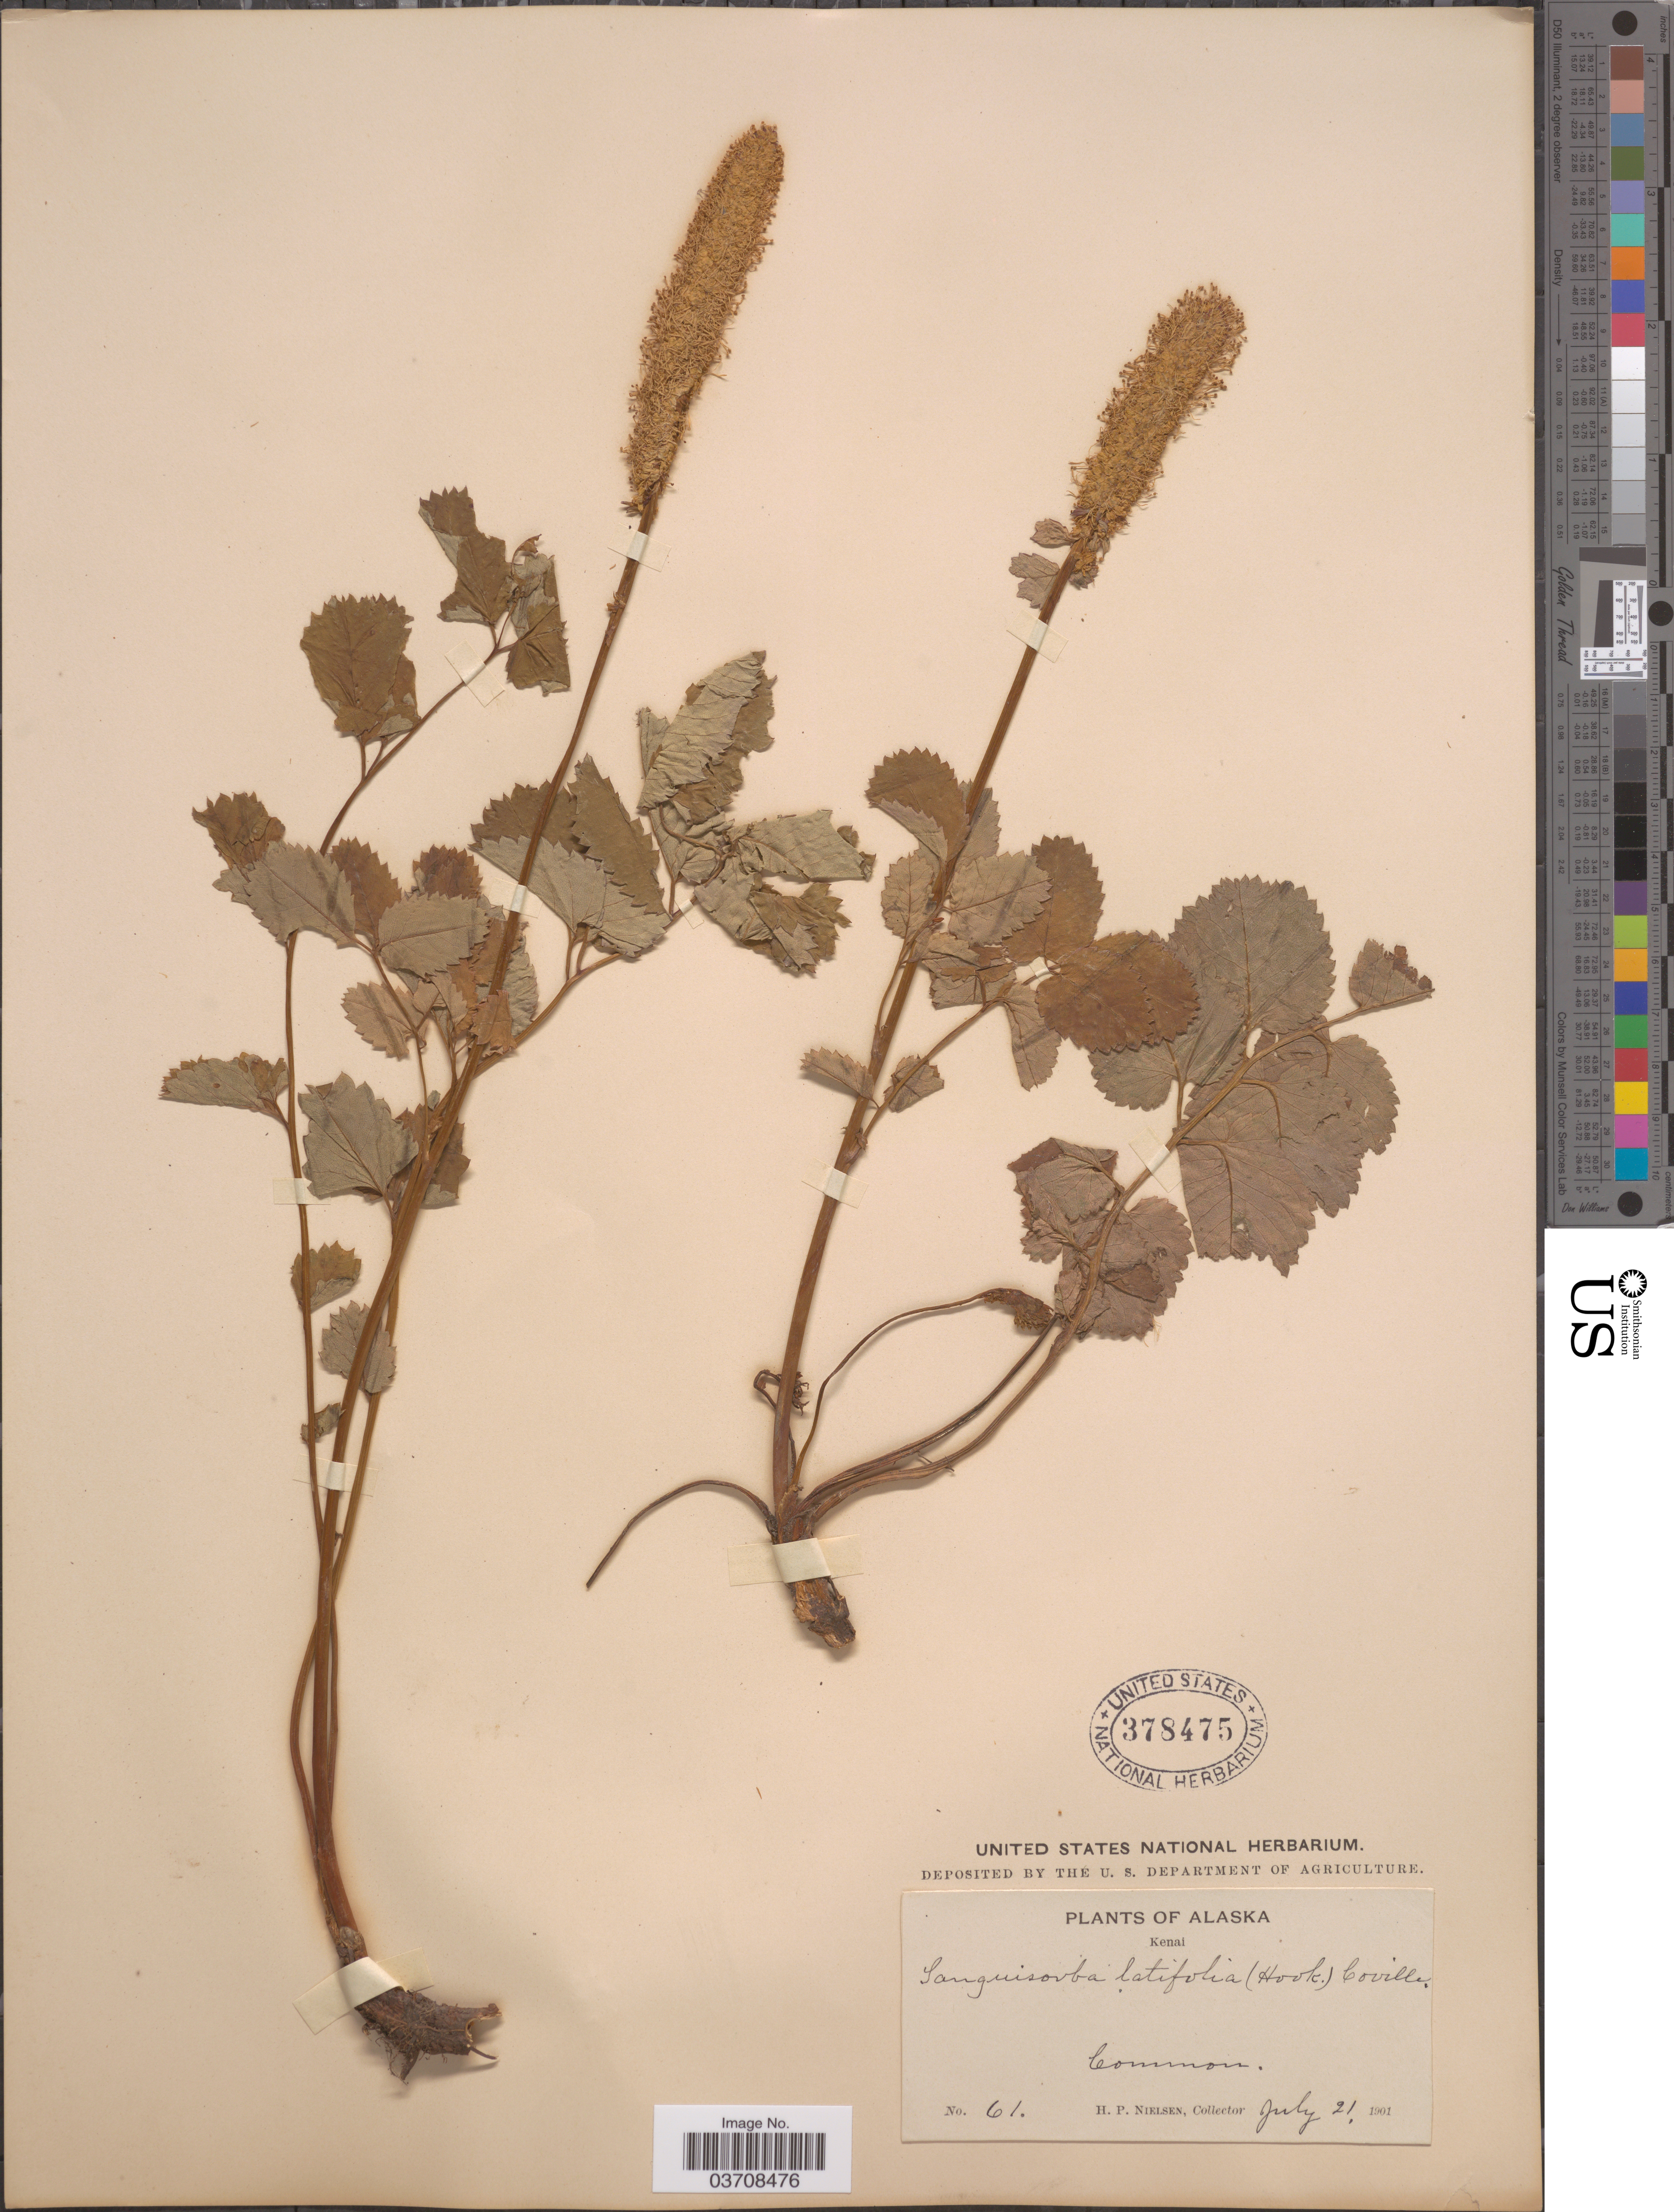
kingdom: Plantae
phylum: Tracheophyta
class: Magnoliopsida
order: Rosales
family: Rosaceae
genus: Sanguisorba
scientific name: Sanguisorba stipulata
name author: Raf.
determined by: Strong, Mark T., (BOT), Smithsonian Institution - National Museum of Natural History (UNITED STATES)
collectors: H. P. Nielsen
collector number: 61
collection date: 1901-07-21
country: United States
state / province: Alaska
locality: Kenai.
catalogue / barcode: US 378475